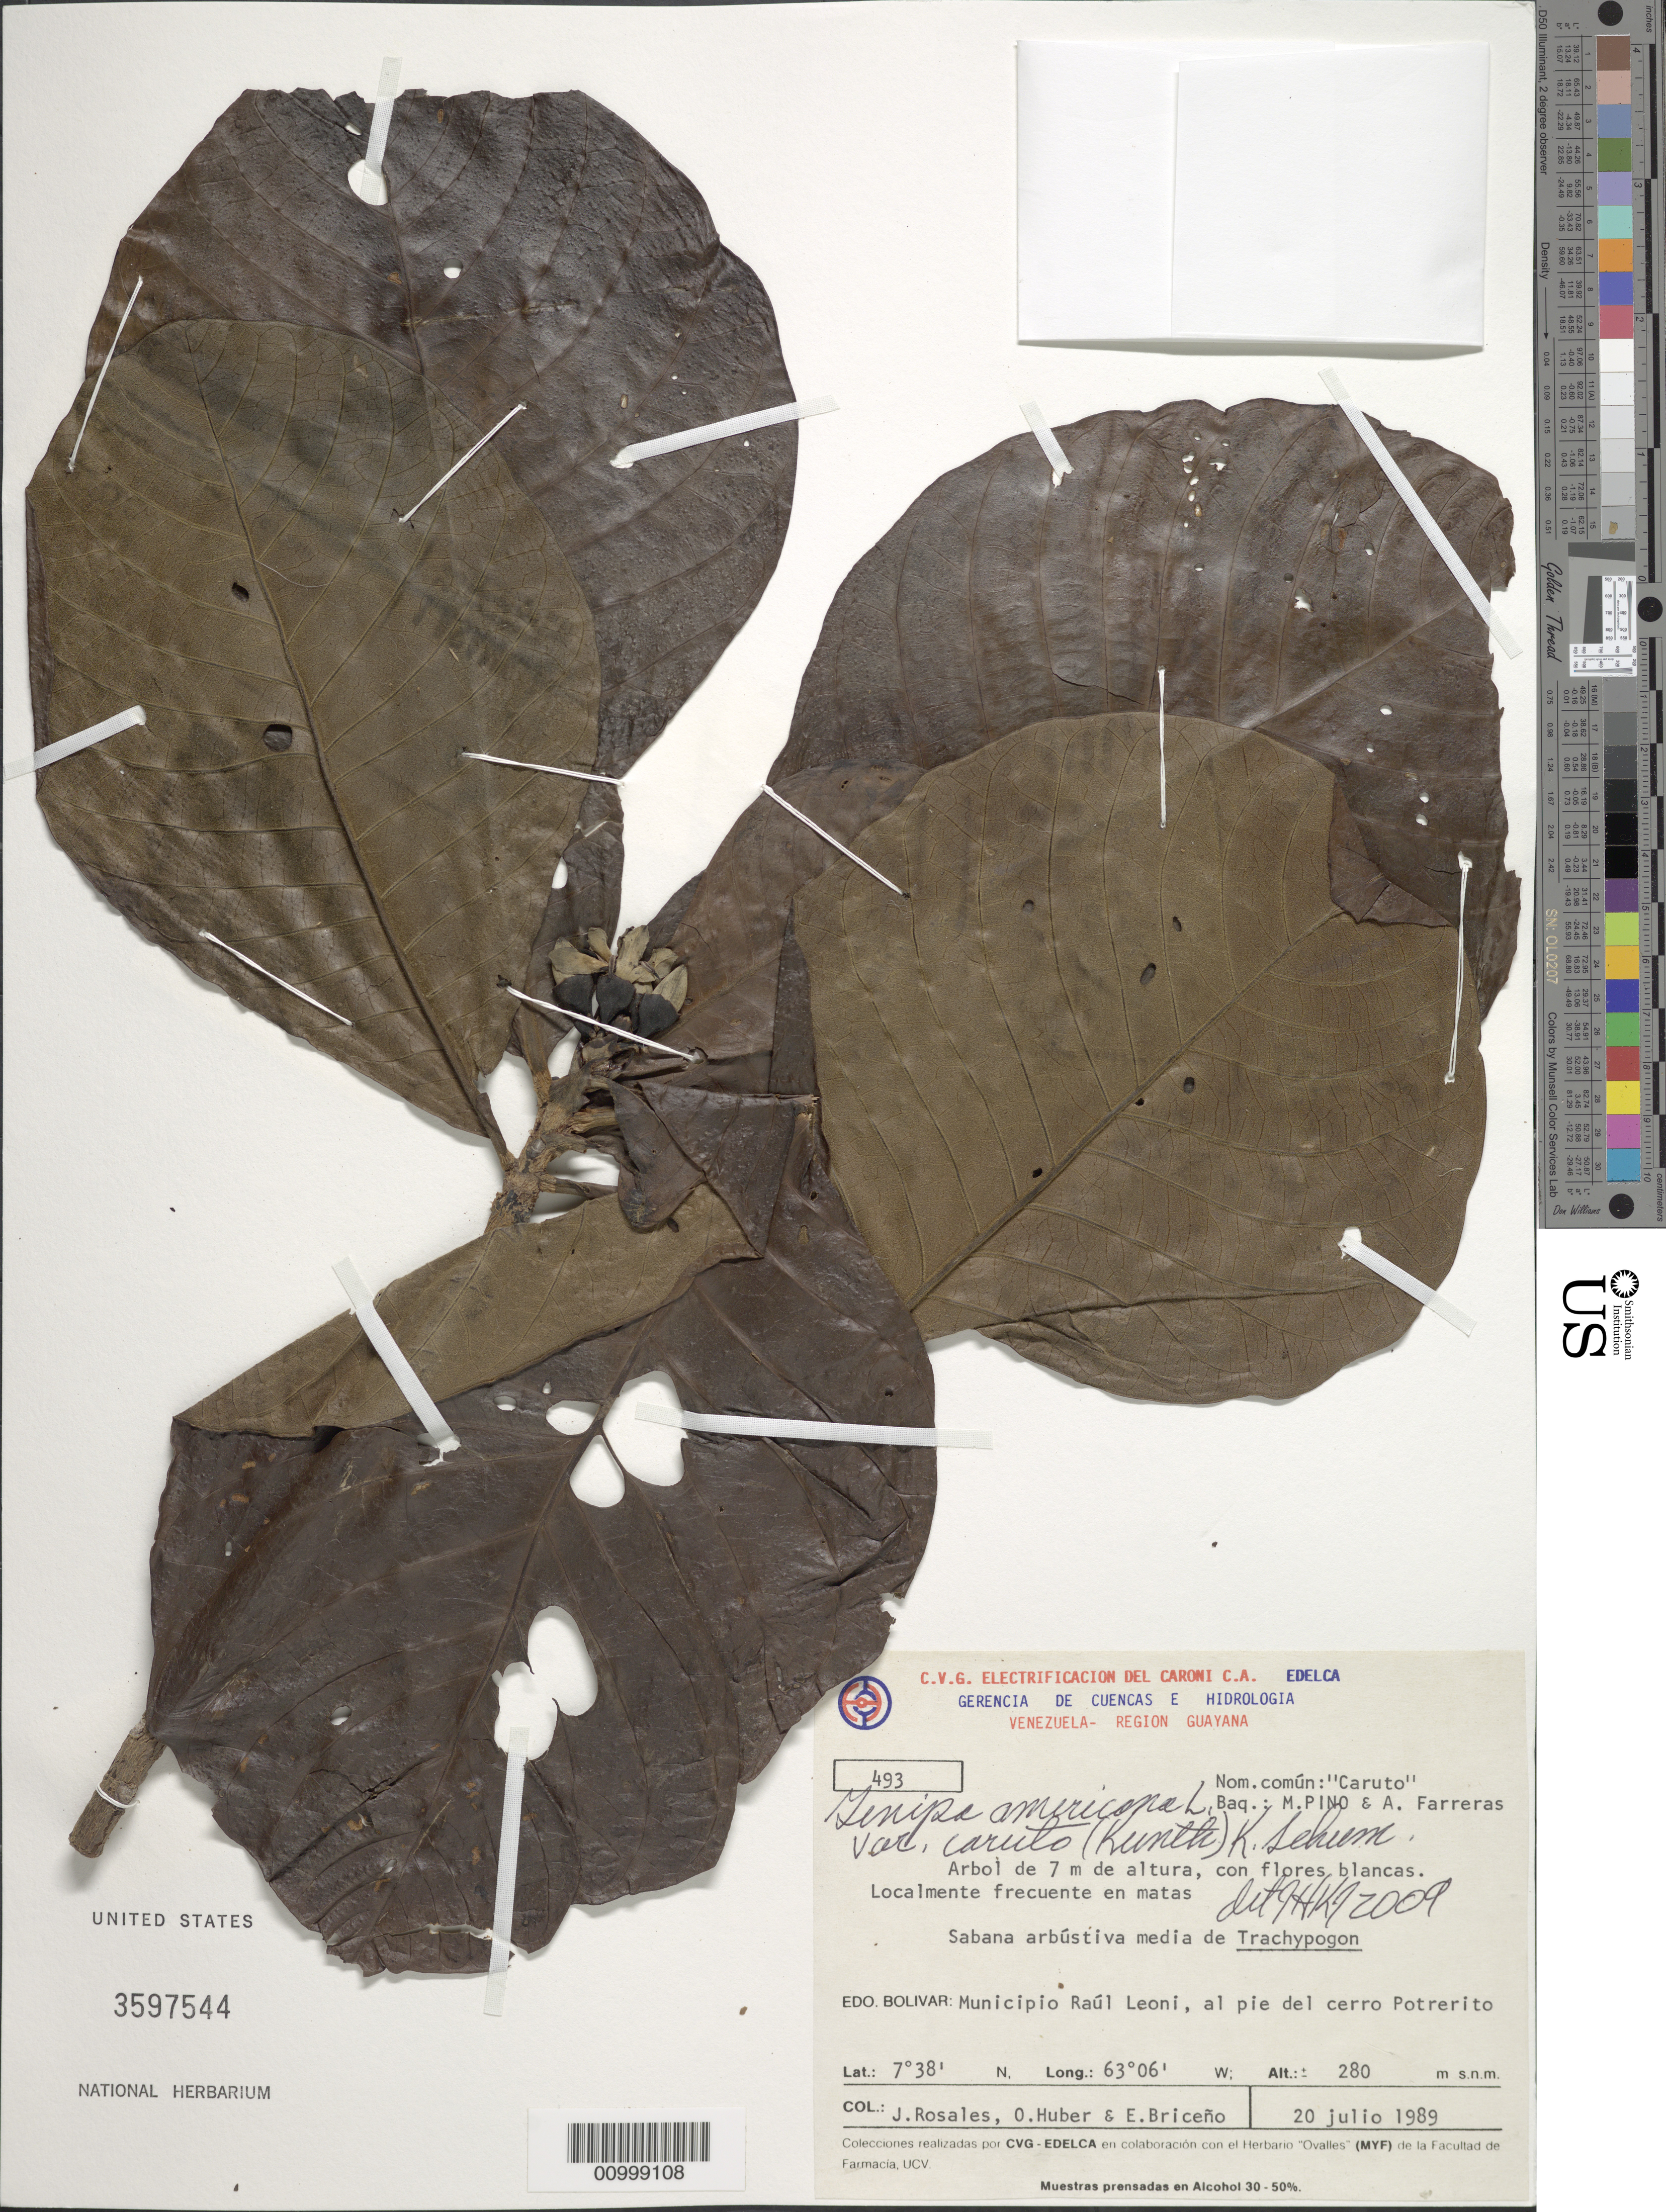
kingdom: Plantae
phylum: Tracheophyta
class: Magnoliopsida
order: Gentianales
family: Rubiaceae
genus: Genipa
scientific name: Genipa americana var. caruto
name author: (Kunth) K. Schum.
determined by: Kirkbride, J. H.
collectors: J. Rosales, O. Huber & E. Briceño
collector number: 493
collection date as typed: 20-Jul-89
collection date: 1989-07-20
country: Venezuela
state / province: Bolívar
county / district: Angostura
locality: Municipio Raúl Leoni [=Angostura], al pie del cerro Potrerito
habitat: Sabana arbustiva media de Trachypogon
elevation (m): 280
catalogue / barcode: US 3597544